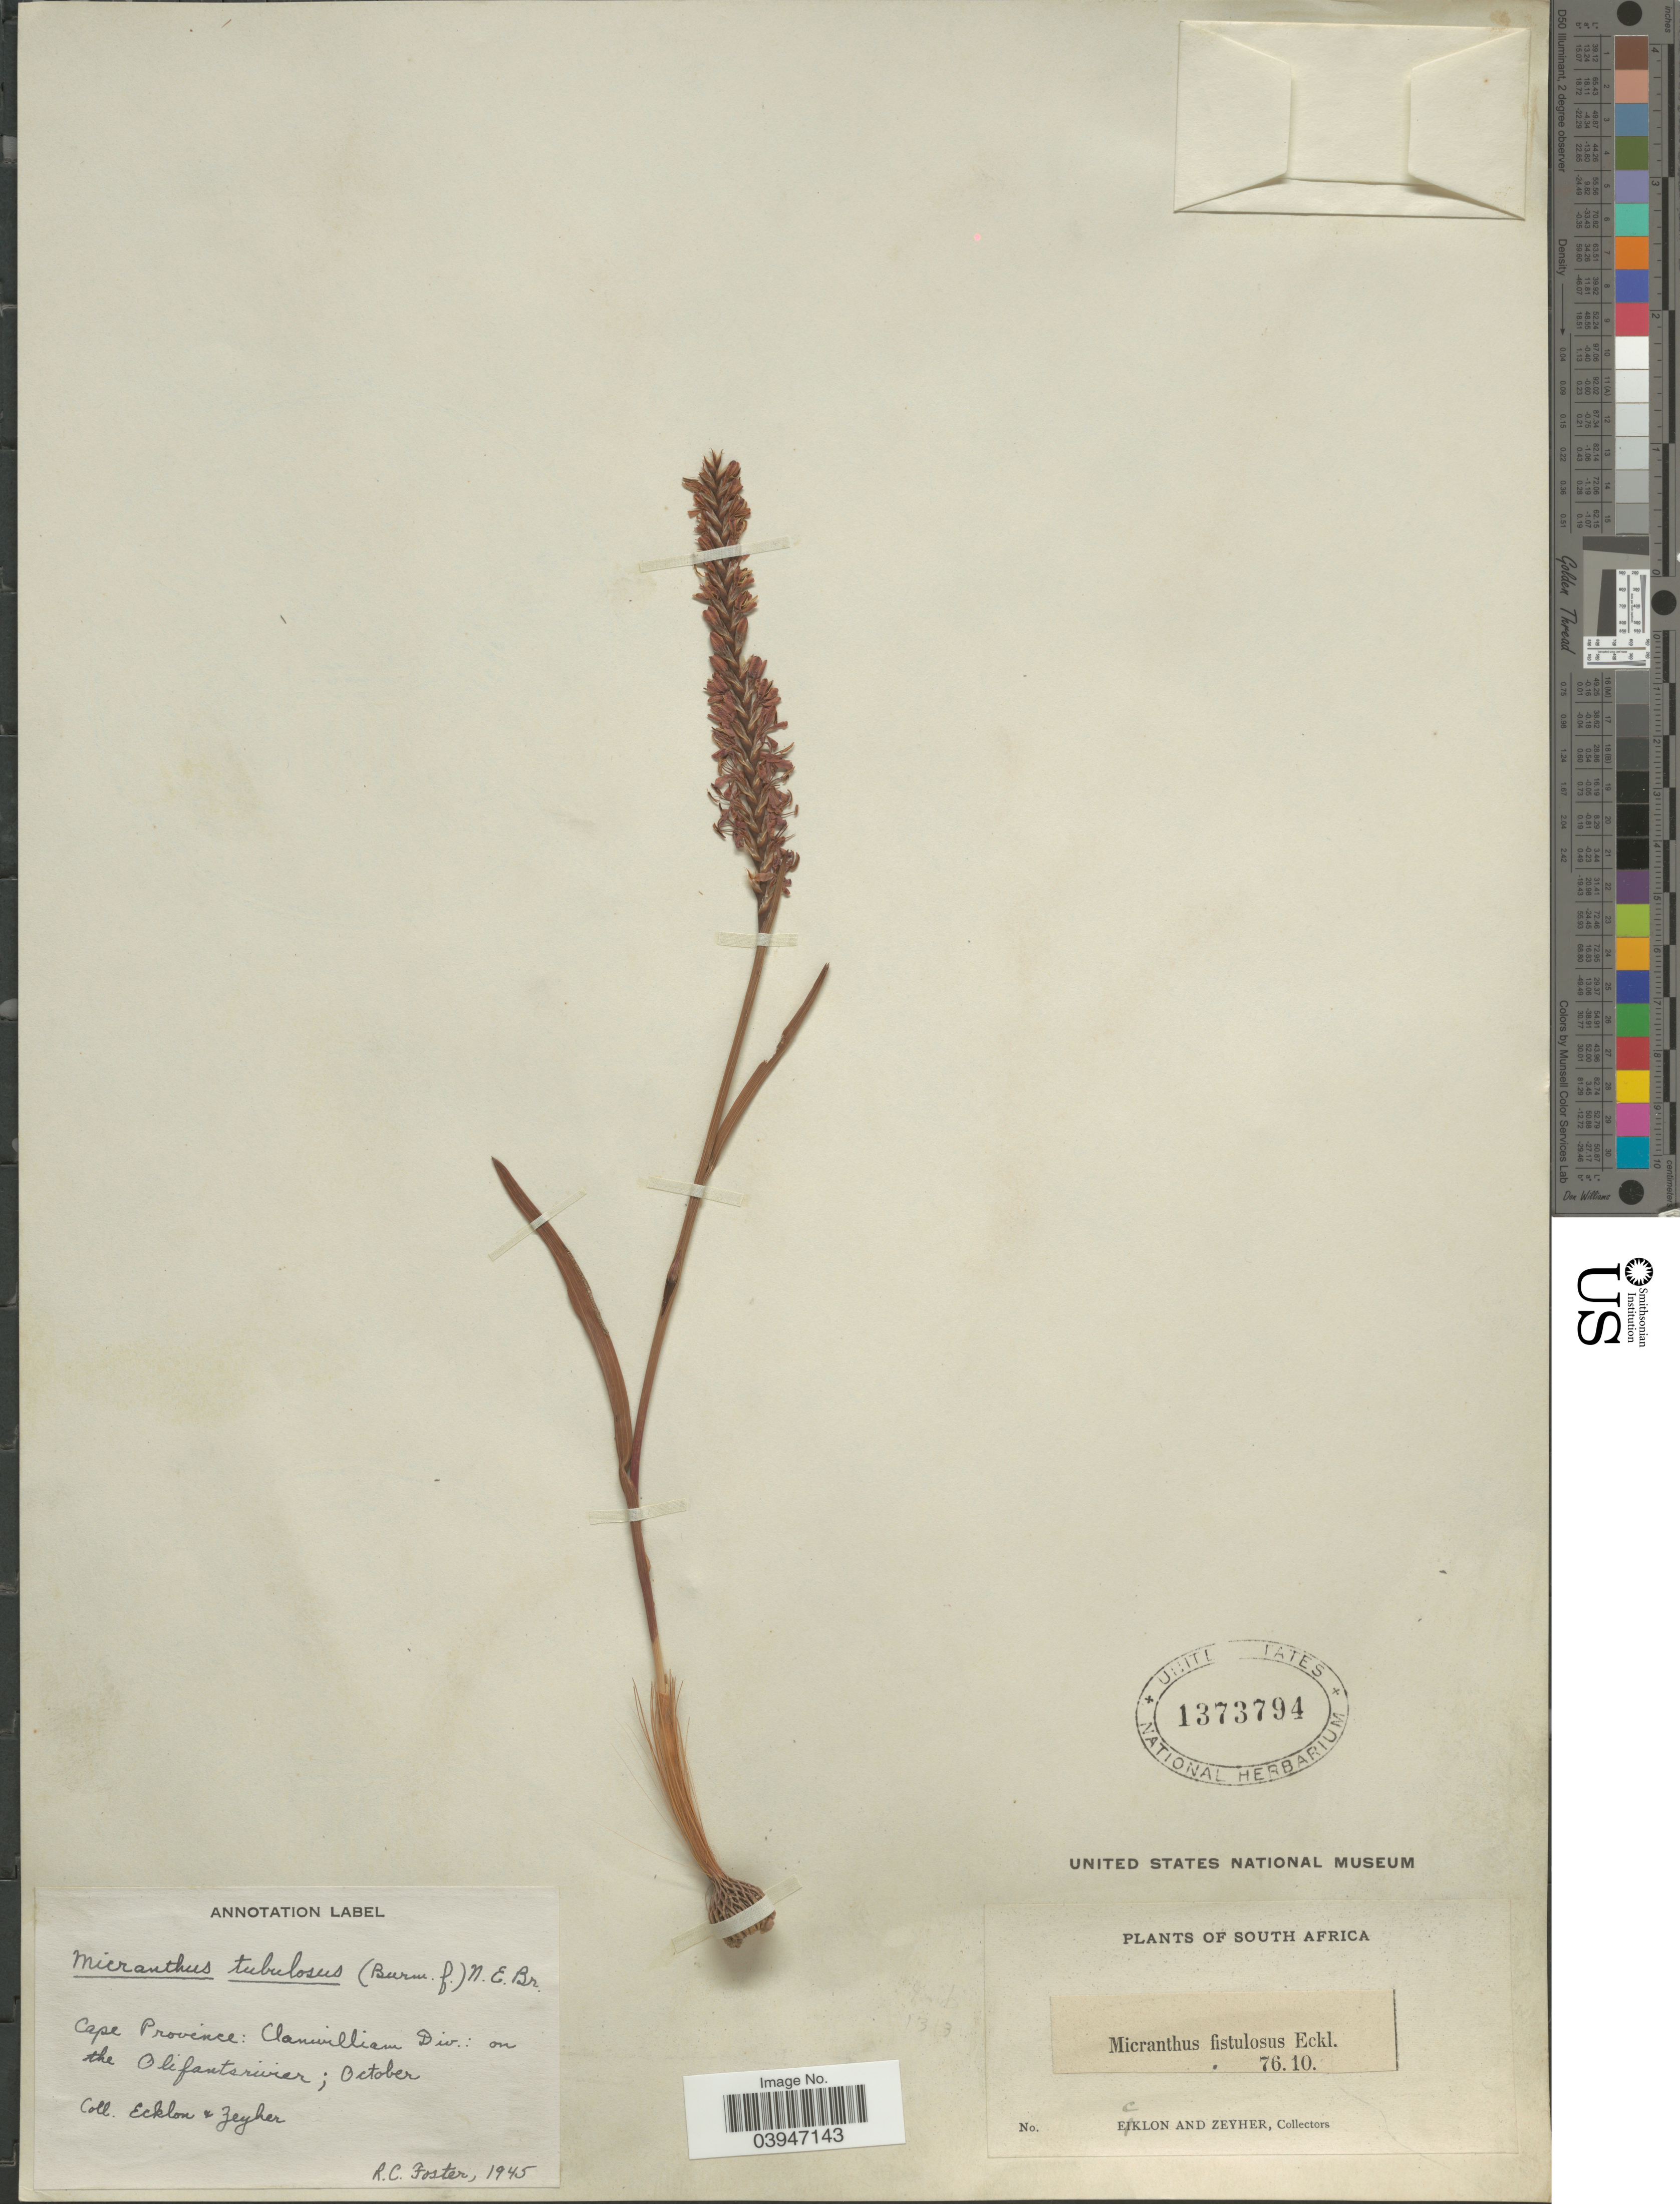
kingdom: Plantae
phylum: Tracheophyta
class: Liliopsida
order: Asparagales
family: Iridaceae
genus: Micranthus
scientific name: Micranthus tubulosus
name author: (Burm. f.) N.E. Br.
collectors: -. Ecklon & -. Zeyher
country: South Africa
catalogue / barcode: US 1373794